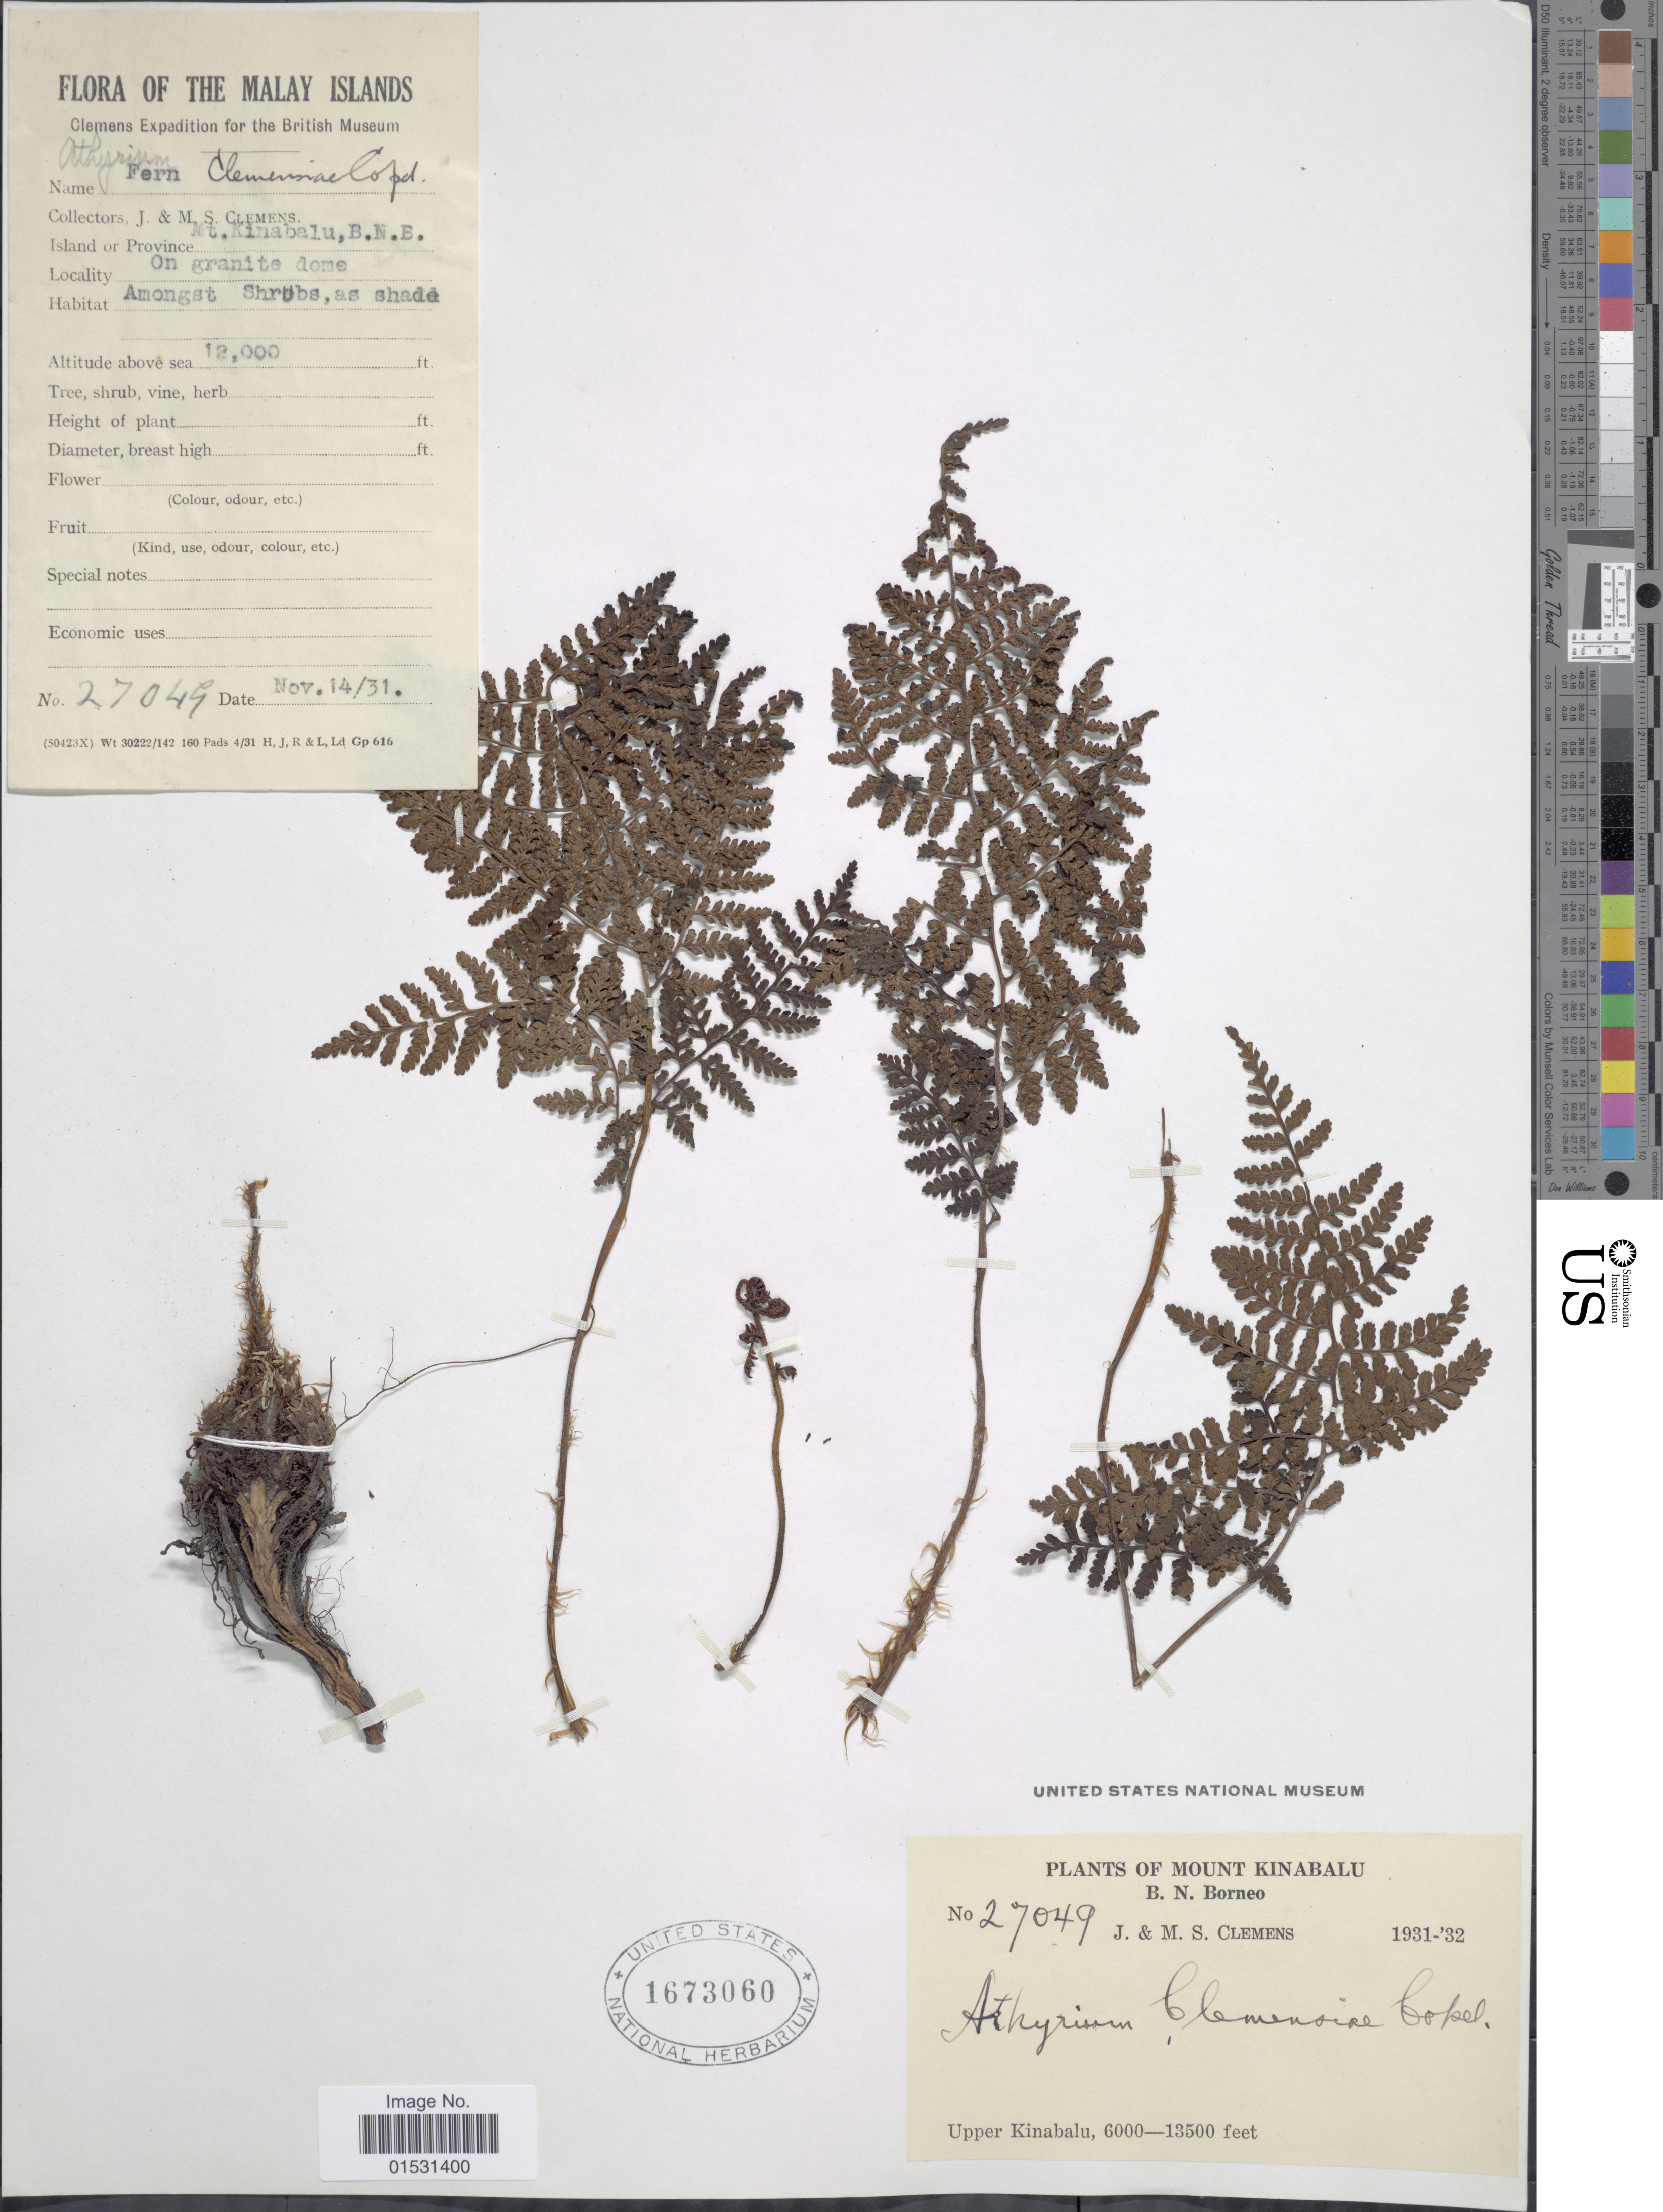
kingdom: Plantae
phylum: Tracheophyta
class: Polypodiopsida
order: Polypodiales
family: Athyriaceae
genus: Athyrium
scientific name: Athyrium clemensiae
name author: Copel.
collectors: J. Clemens & M. S. Clemens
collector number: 27049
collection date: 1931-11-14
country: Malaysia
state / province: Sabah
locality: Mount Kinabalu. B.N. Borneo. Upper Kinabalu. The Malay Islands.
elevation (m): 3658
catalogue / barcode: US 1673060